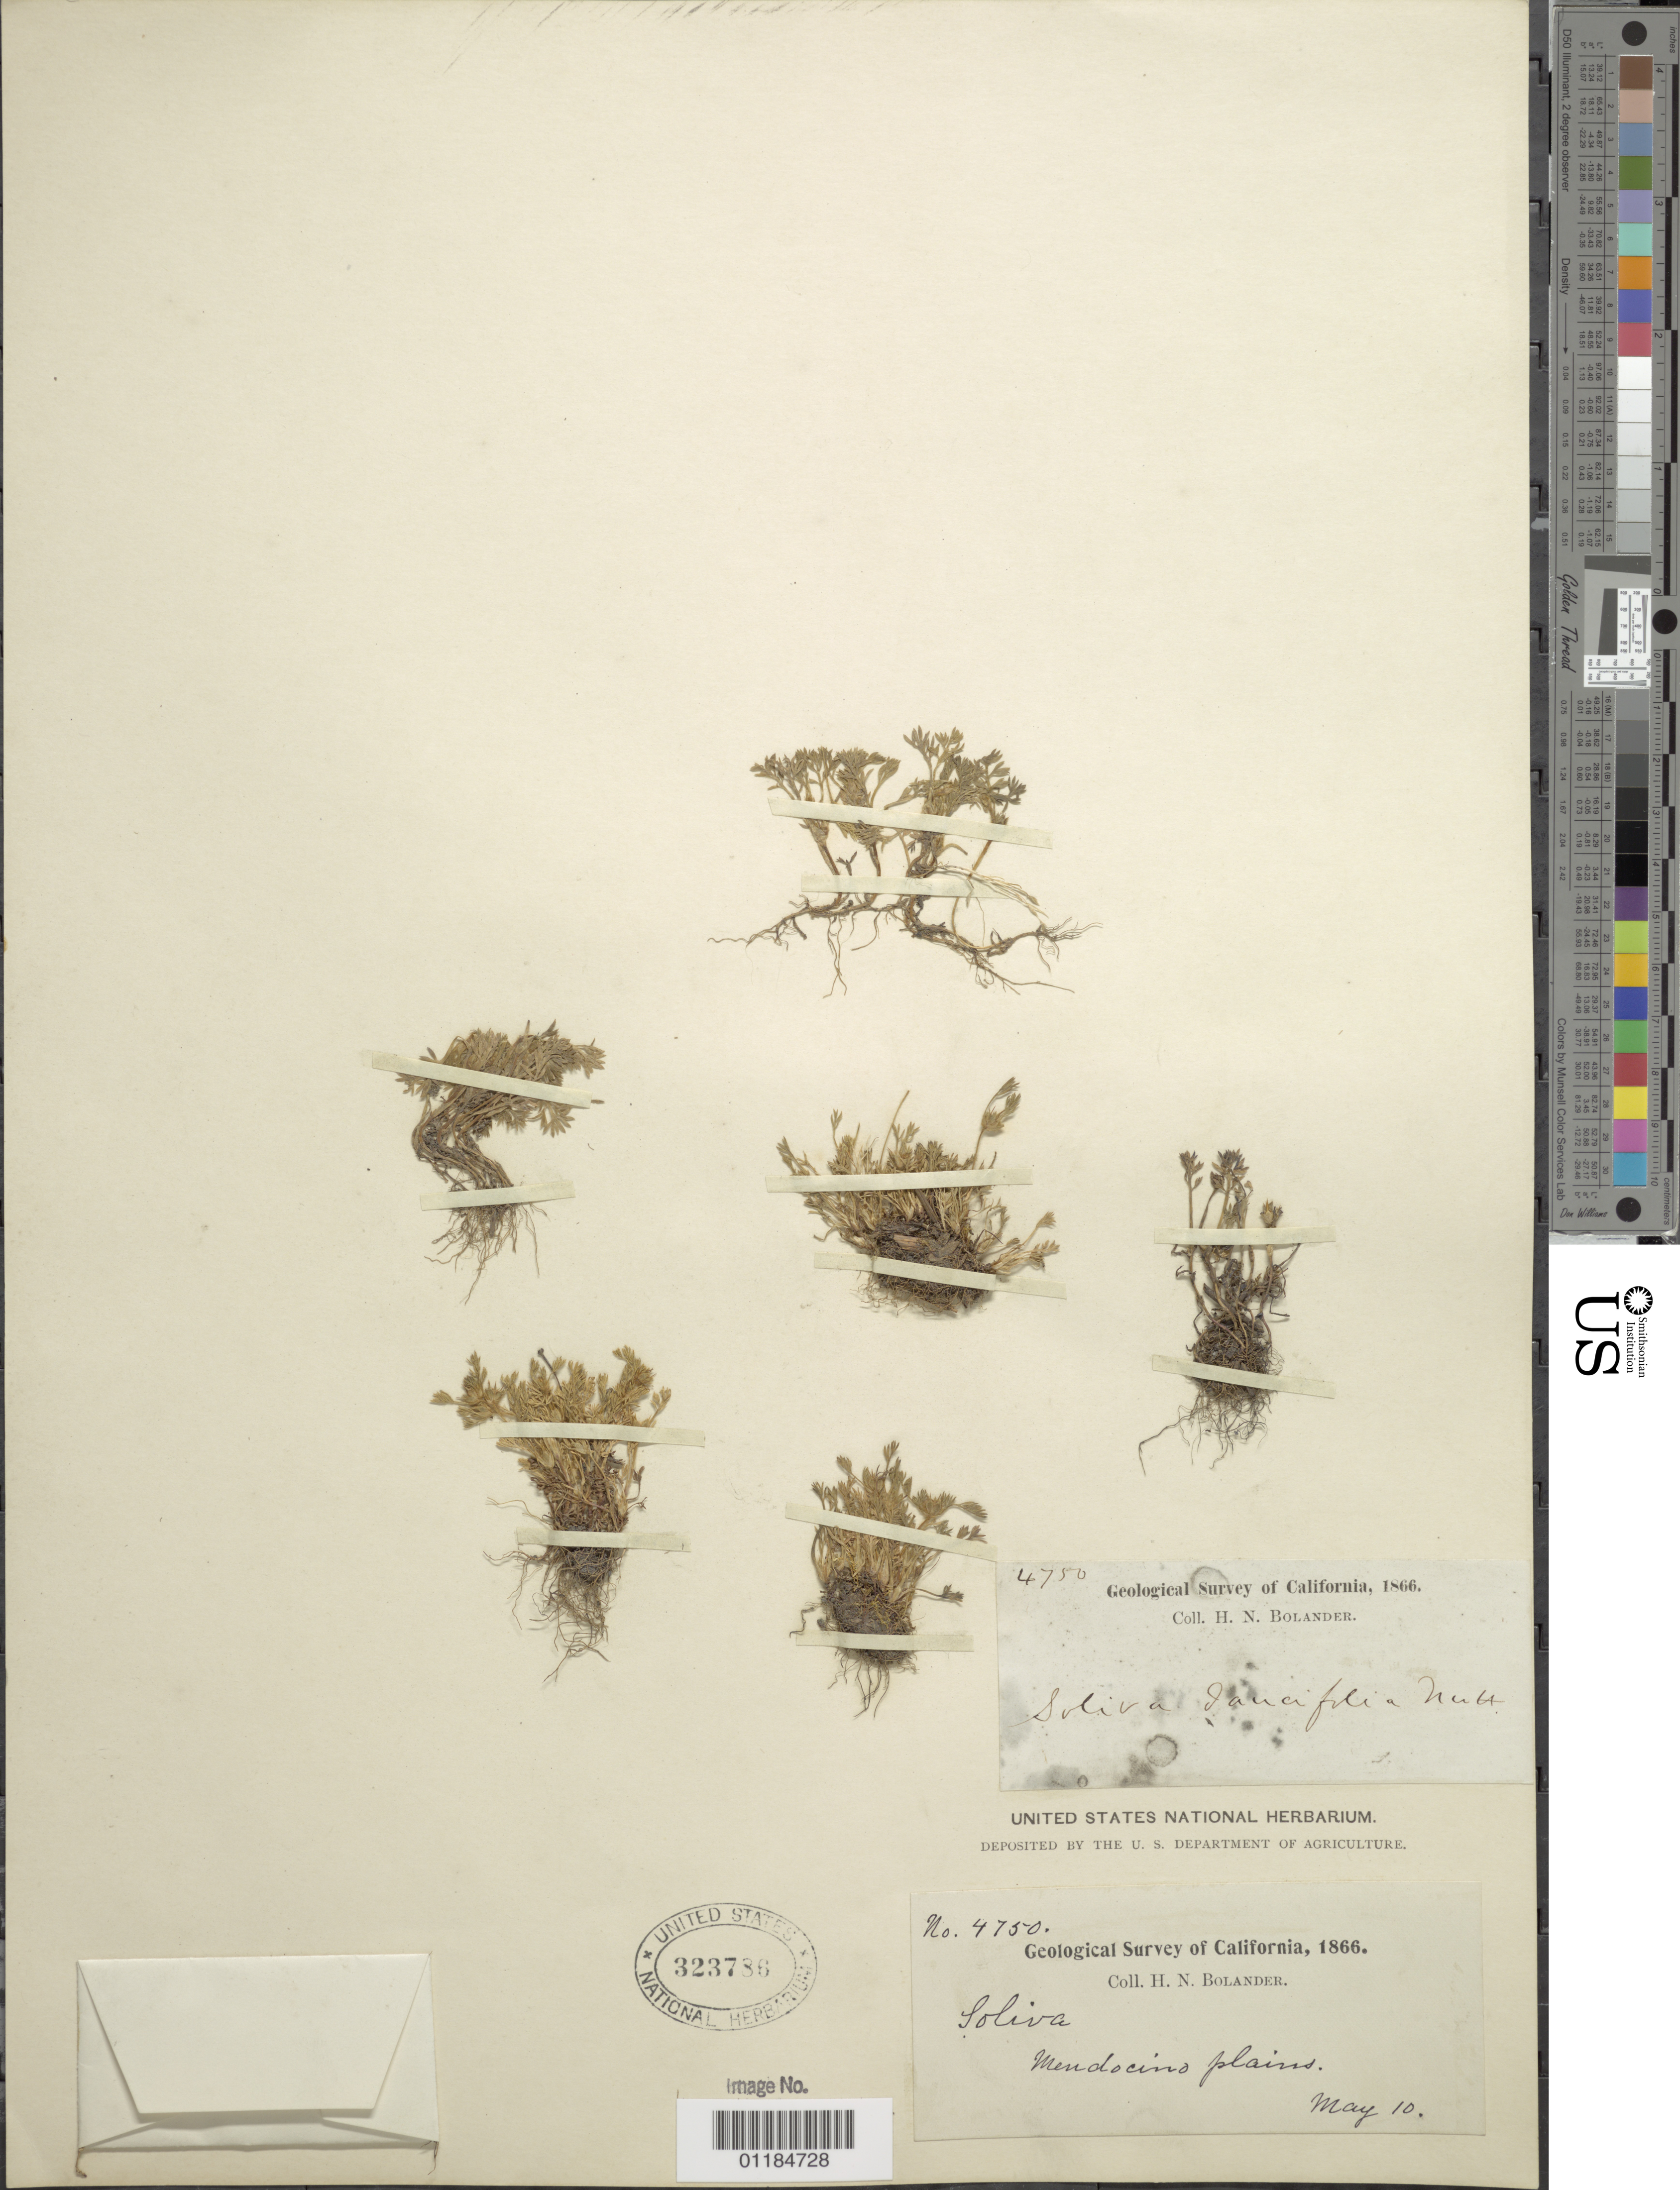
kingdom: Plantae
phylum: Tracheophyta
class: Magnoliopsida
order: Asterales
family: Asteraceae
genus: Soliva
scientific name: Soliva daucifolia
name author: Nutt.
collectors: H. Bolander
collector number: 4750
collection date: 1866-05-10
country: United States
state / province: California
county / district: Mendocino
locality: Mendocino plains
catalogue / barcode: US 323786